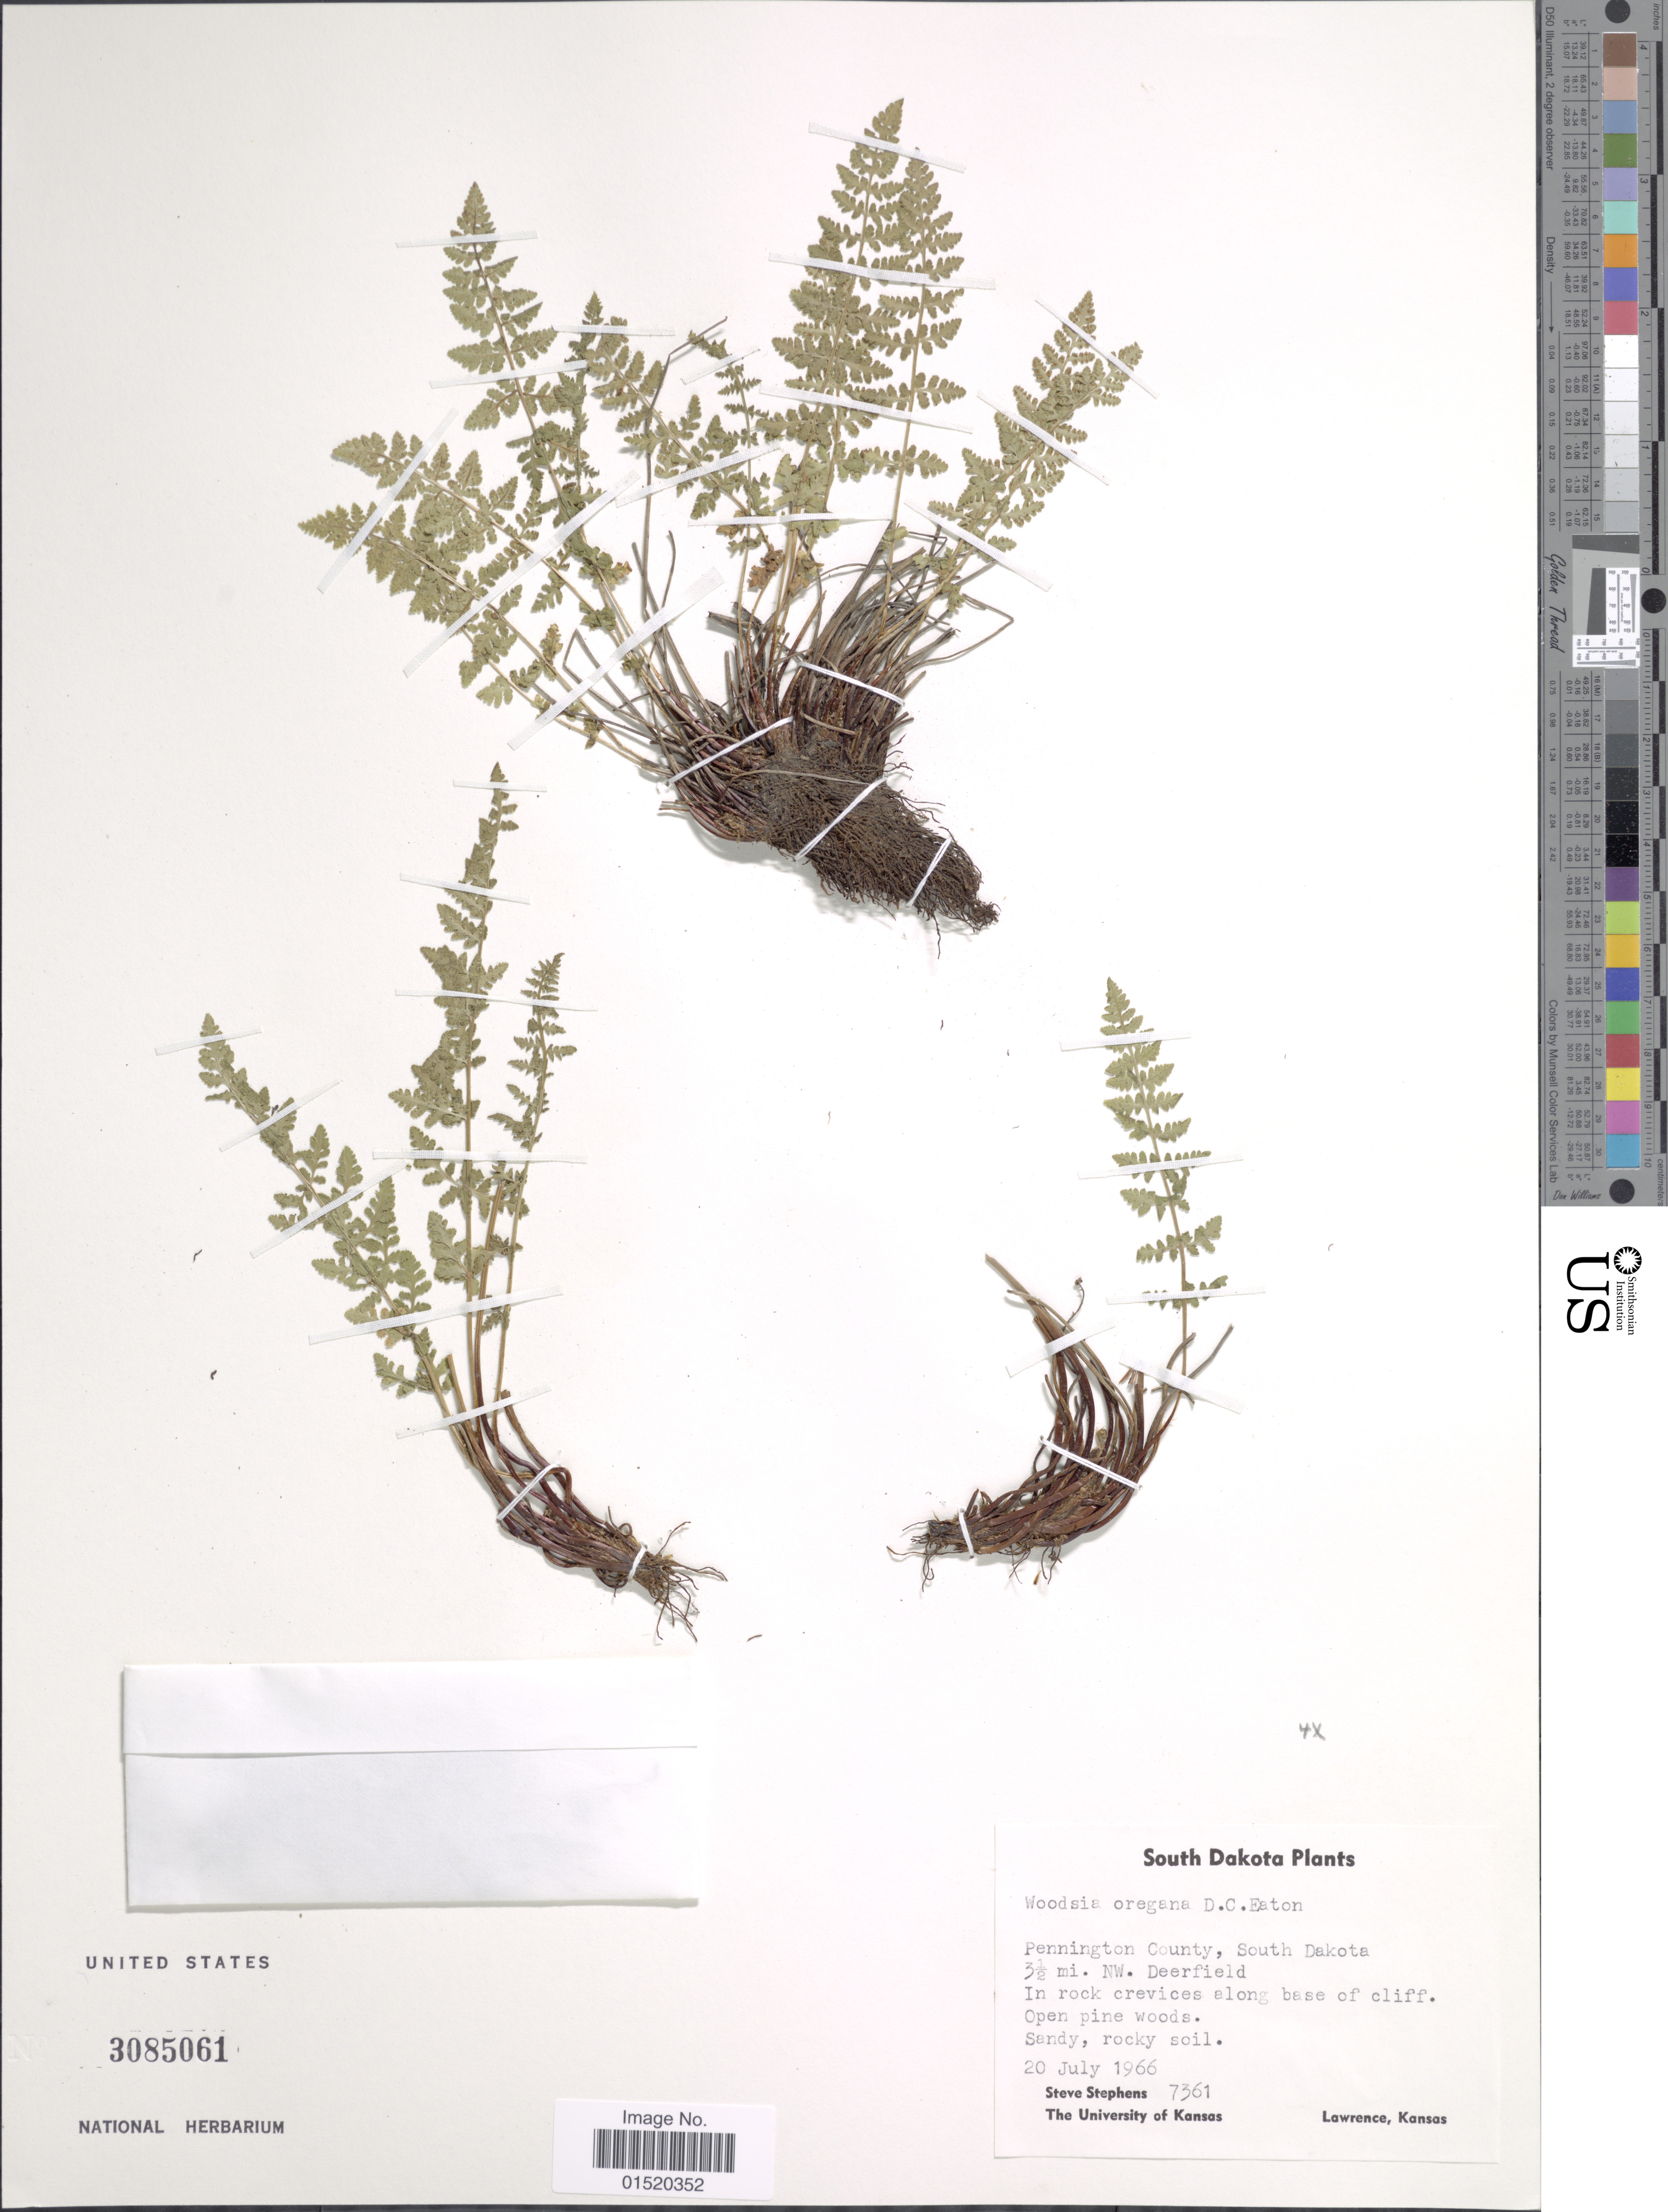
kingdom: Plantae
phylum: Tracheophyta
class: Polypodiopsida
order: Polypodiales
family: Woodsiaceae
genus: Woodsia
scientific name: Woodsia oregana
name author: D.C. Eaton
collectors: S. Stephens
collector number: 7361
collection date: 1966-07-20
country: United States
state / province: South Dakota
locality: Pennington County, South Dakota 3½ mi. NW Deerfield, In rock crevices along base of cliff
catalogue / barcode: US 3085061